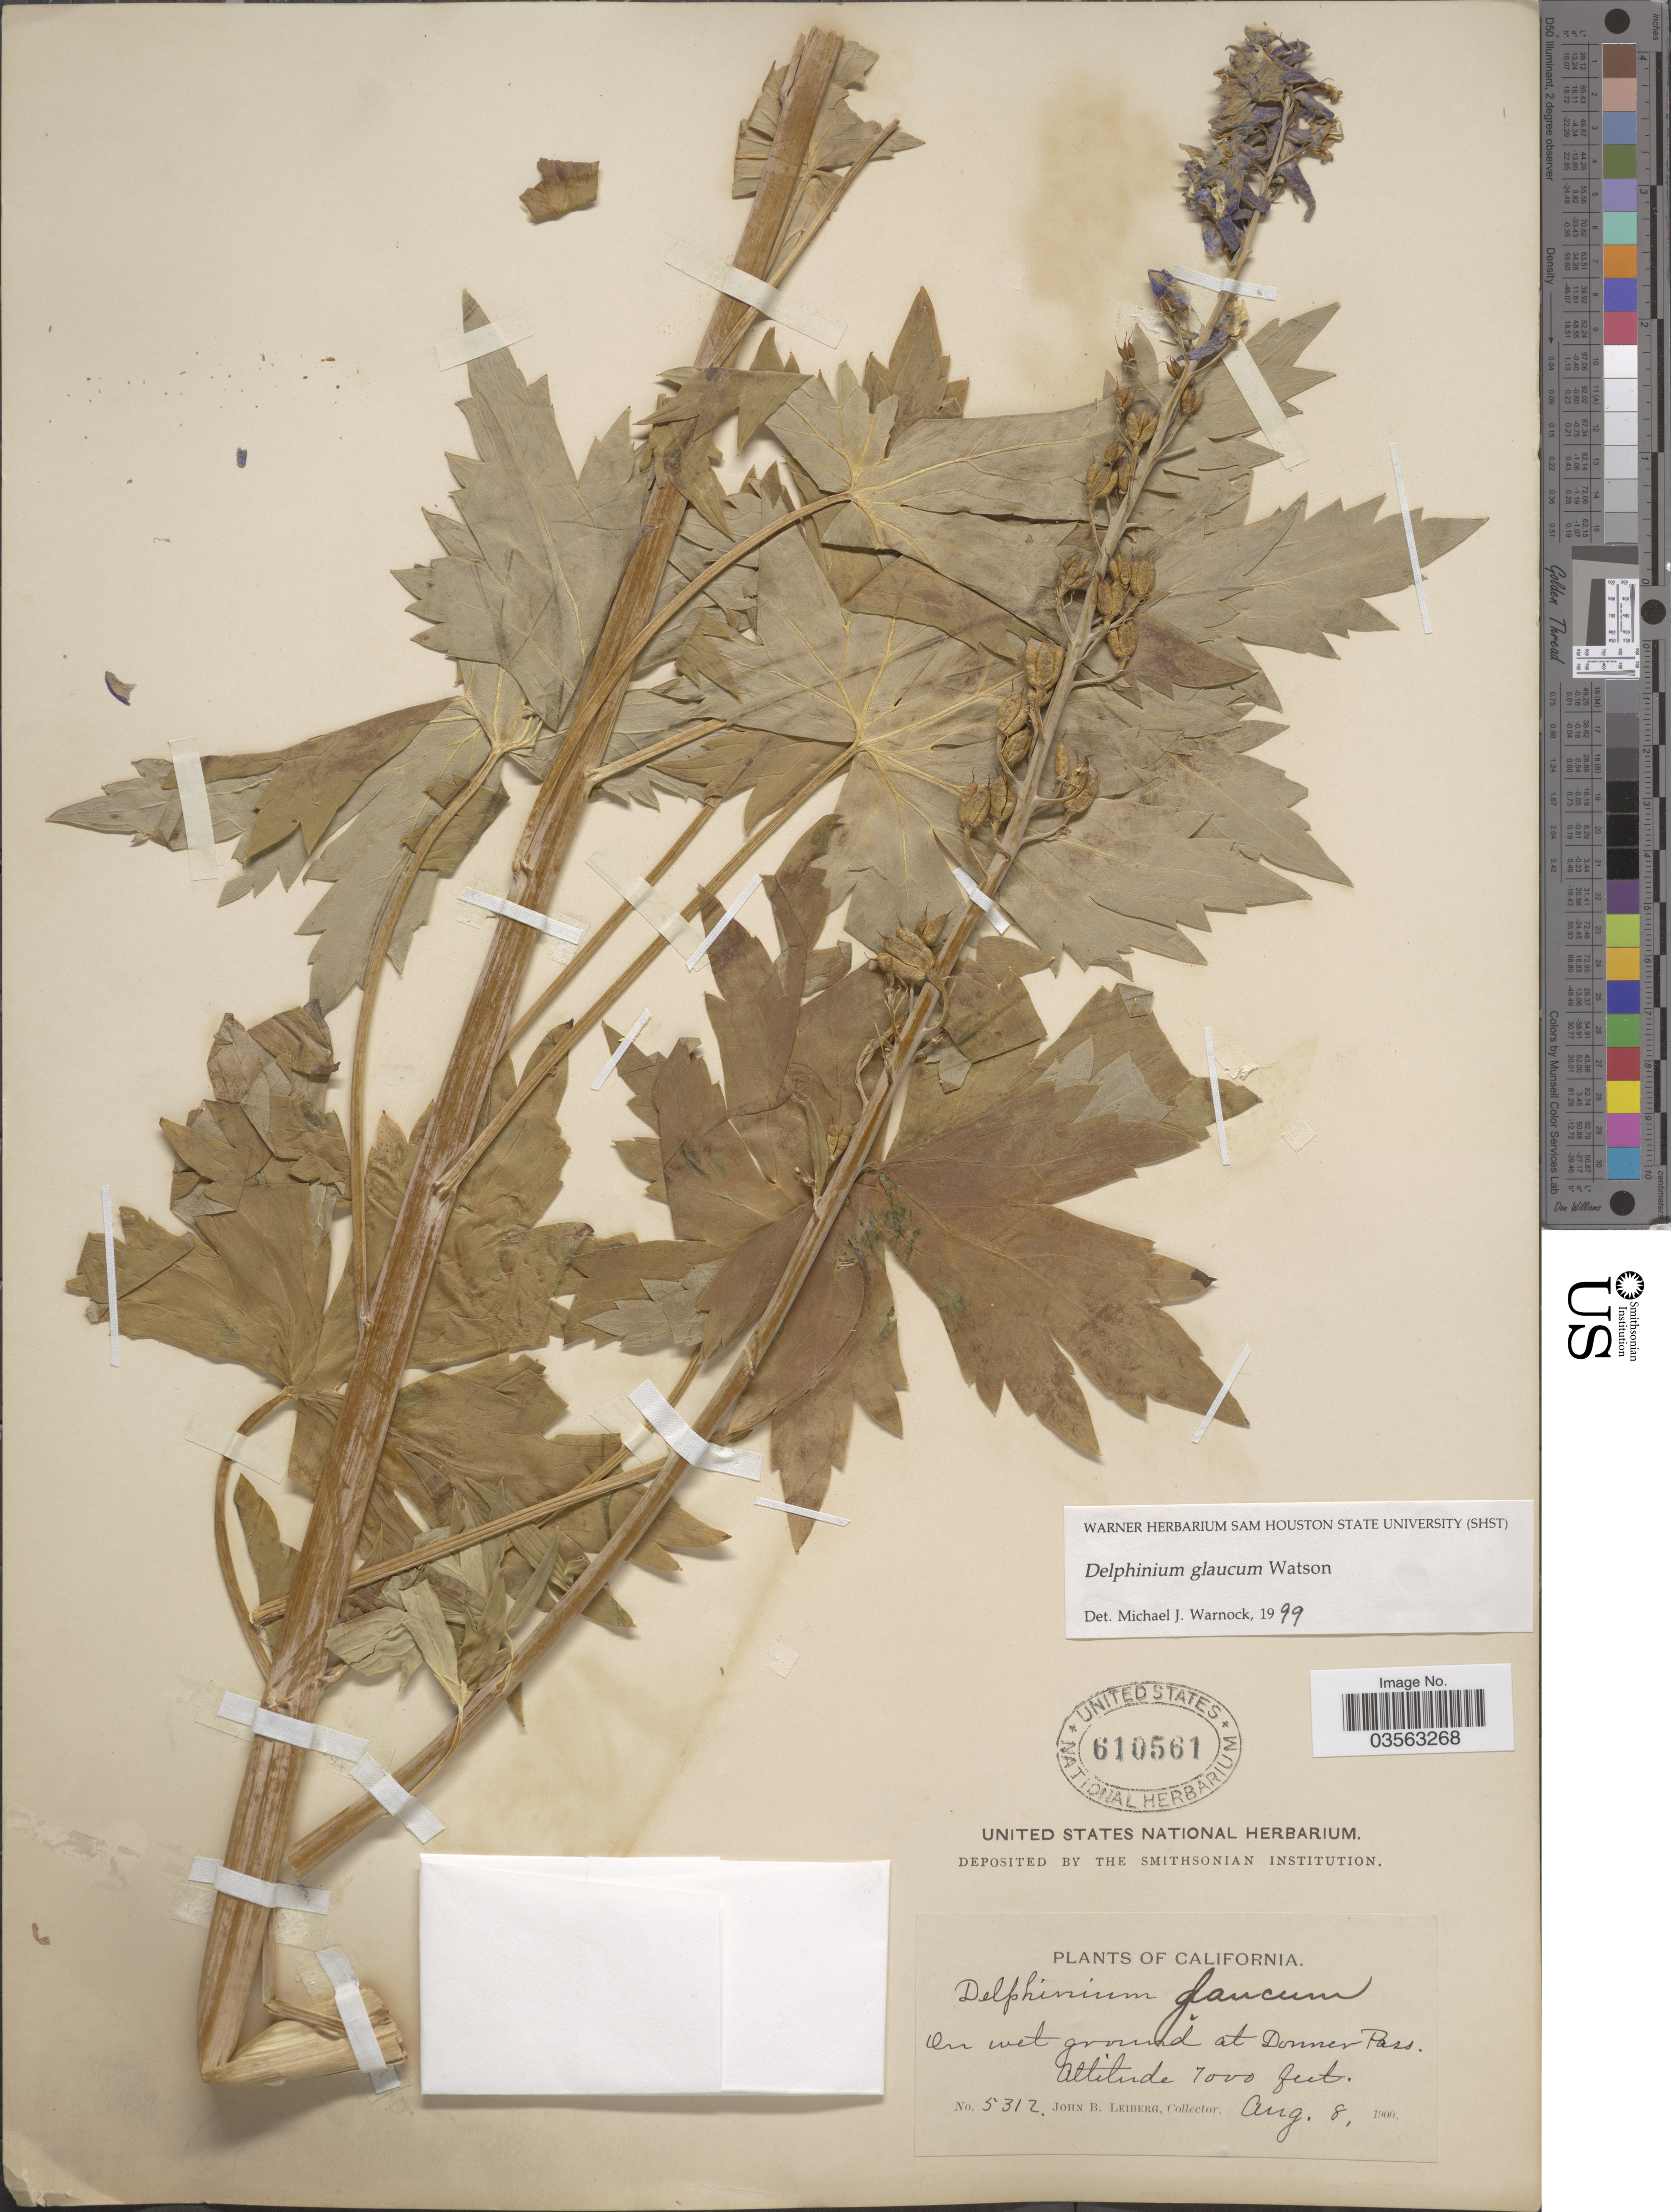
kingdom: Plantae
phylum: Tracheophyta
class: Magnoliopsida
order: Ranunculales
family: Ranunculaceae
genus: Delphinium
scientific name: Delphinium glaucum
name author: S. Watson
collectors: J. B. Leiberg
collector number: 5312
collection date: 1900-08-08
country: United States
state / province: California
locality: Donner Pass.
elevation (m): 2134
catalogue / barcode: US 610561